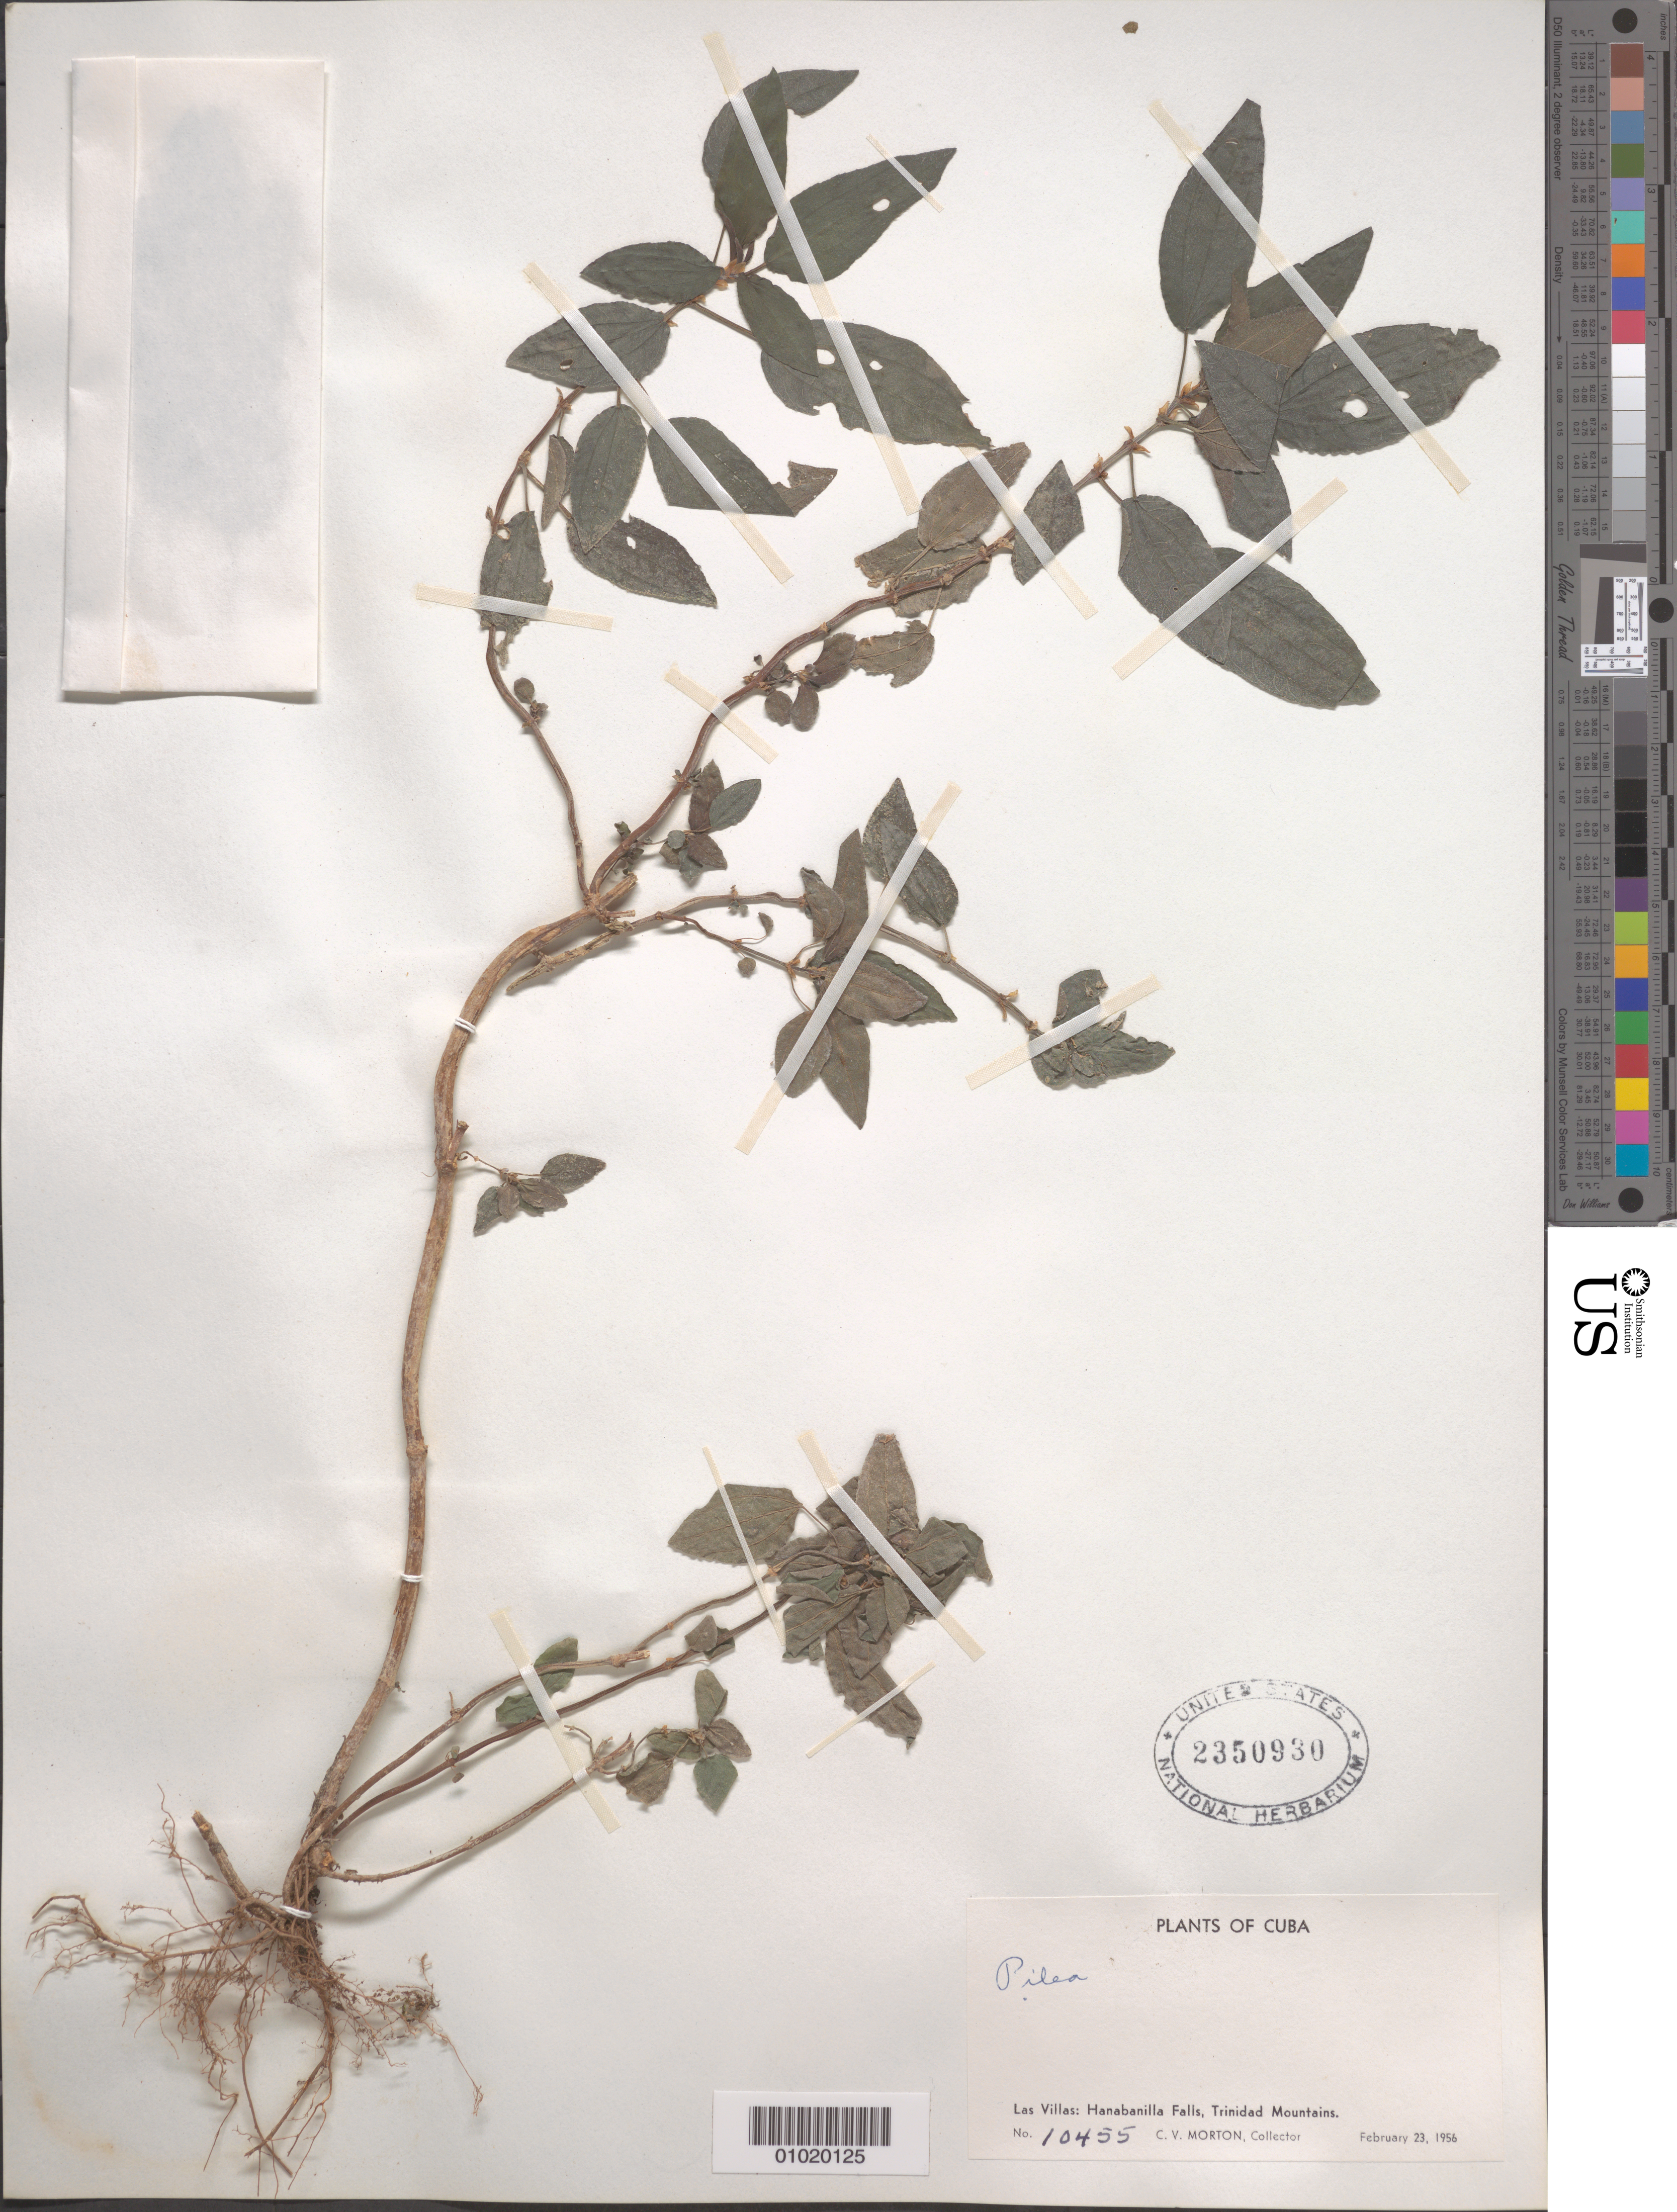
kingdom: Plantae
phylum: Tracheophyta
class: Magnoliopsida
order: Rosales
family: Urticaceae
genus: Pilea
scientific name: Pilea sp.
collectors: C. V. Morton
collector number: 10455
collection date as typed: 23 Feb 1956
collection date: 1956-02-23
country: Cuba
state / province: Las Villas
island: Cuba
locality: Hanabanilla Falls, Trinidad Mountains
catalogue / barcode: US 2350930